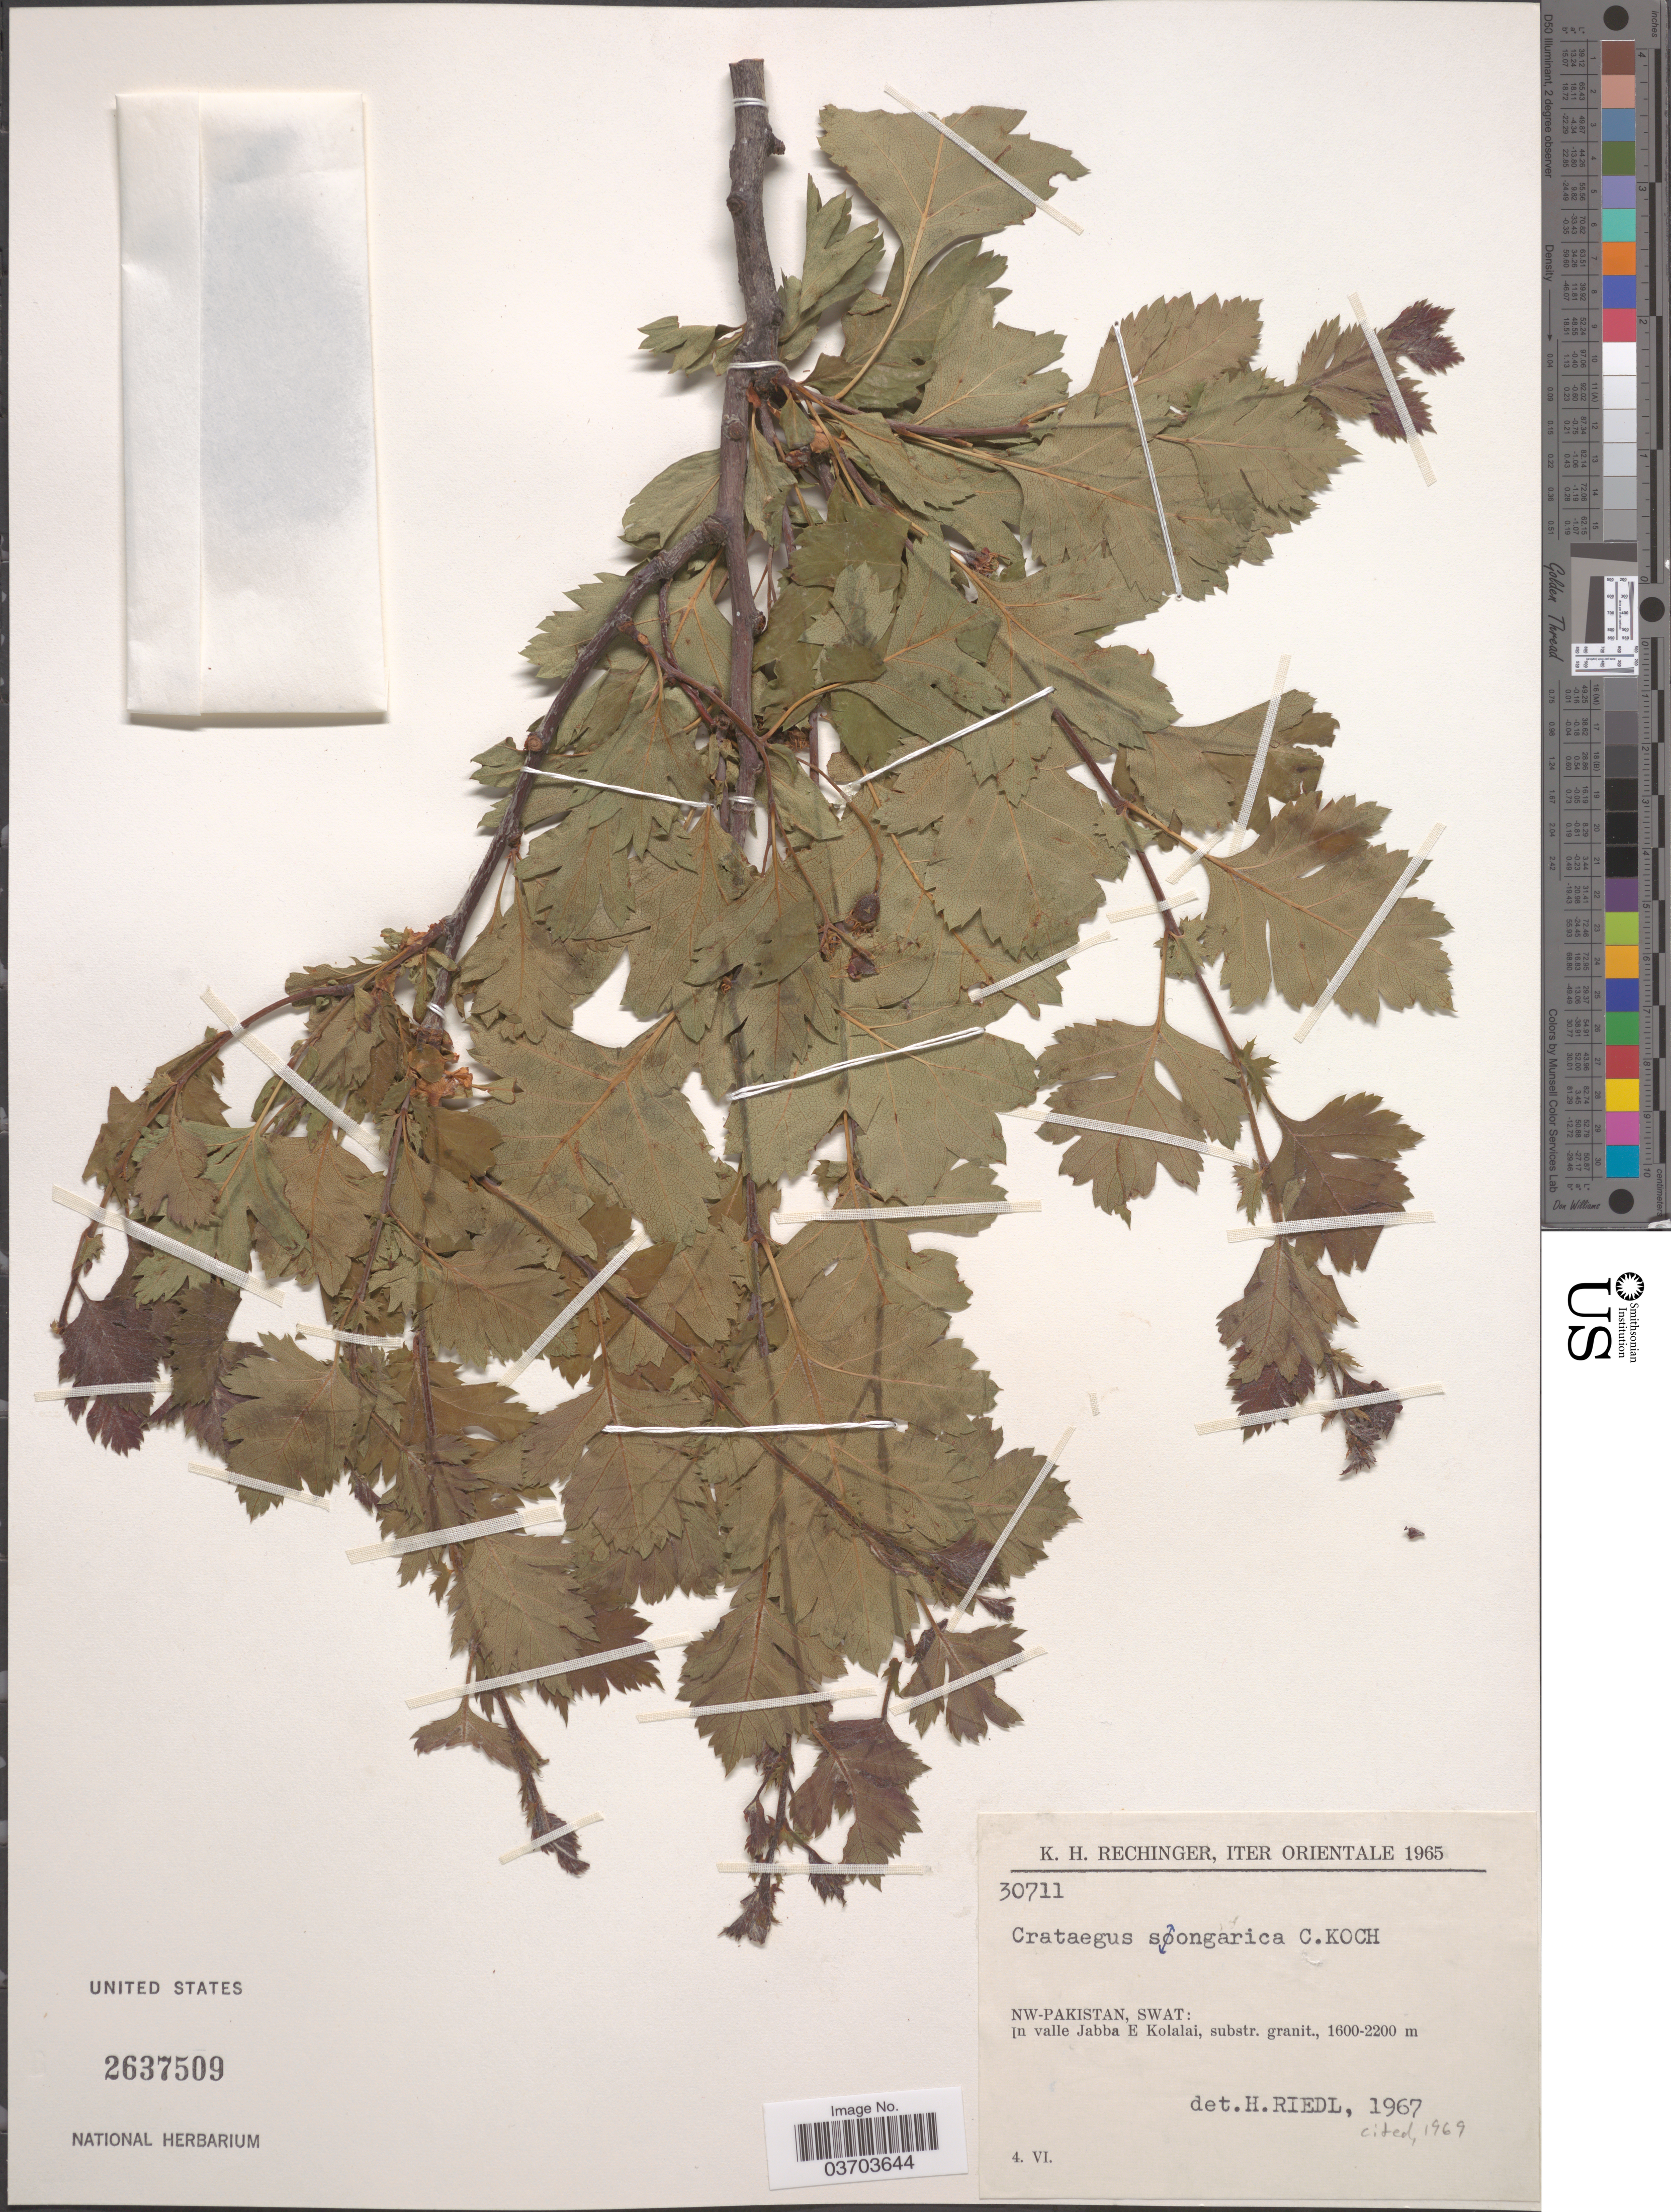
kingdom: Plantae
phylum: Tracheophyta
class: Magnoliopsida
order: Rosales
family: Rosaceae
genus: Crataegus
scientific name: Crataegus songarica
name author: K. Koch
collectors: K. H. Rechinger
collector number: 30711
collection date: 1965-06-04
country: Pakistan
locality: NW-Pakistan, Swat; In valle Jabba E Kolalai, subdistr. granit.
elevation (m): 1600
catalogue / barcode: US 2637509